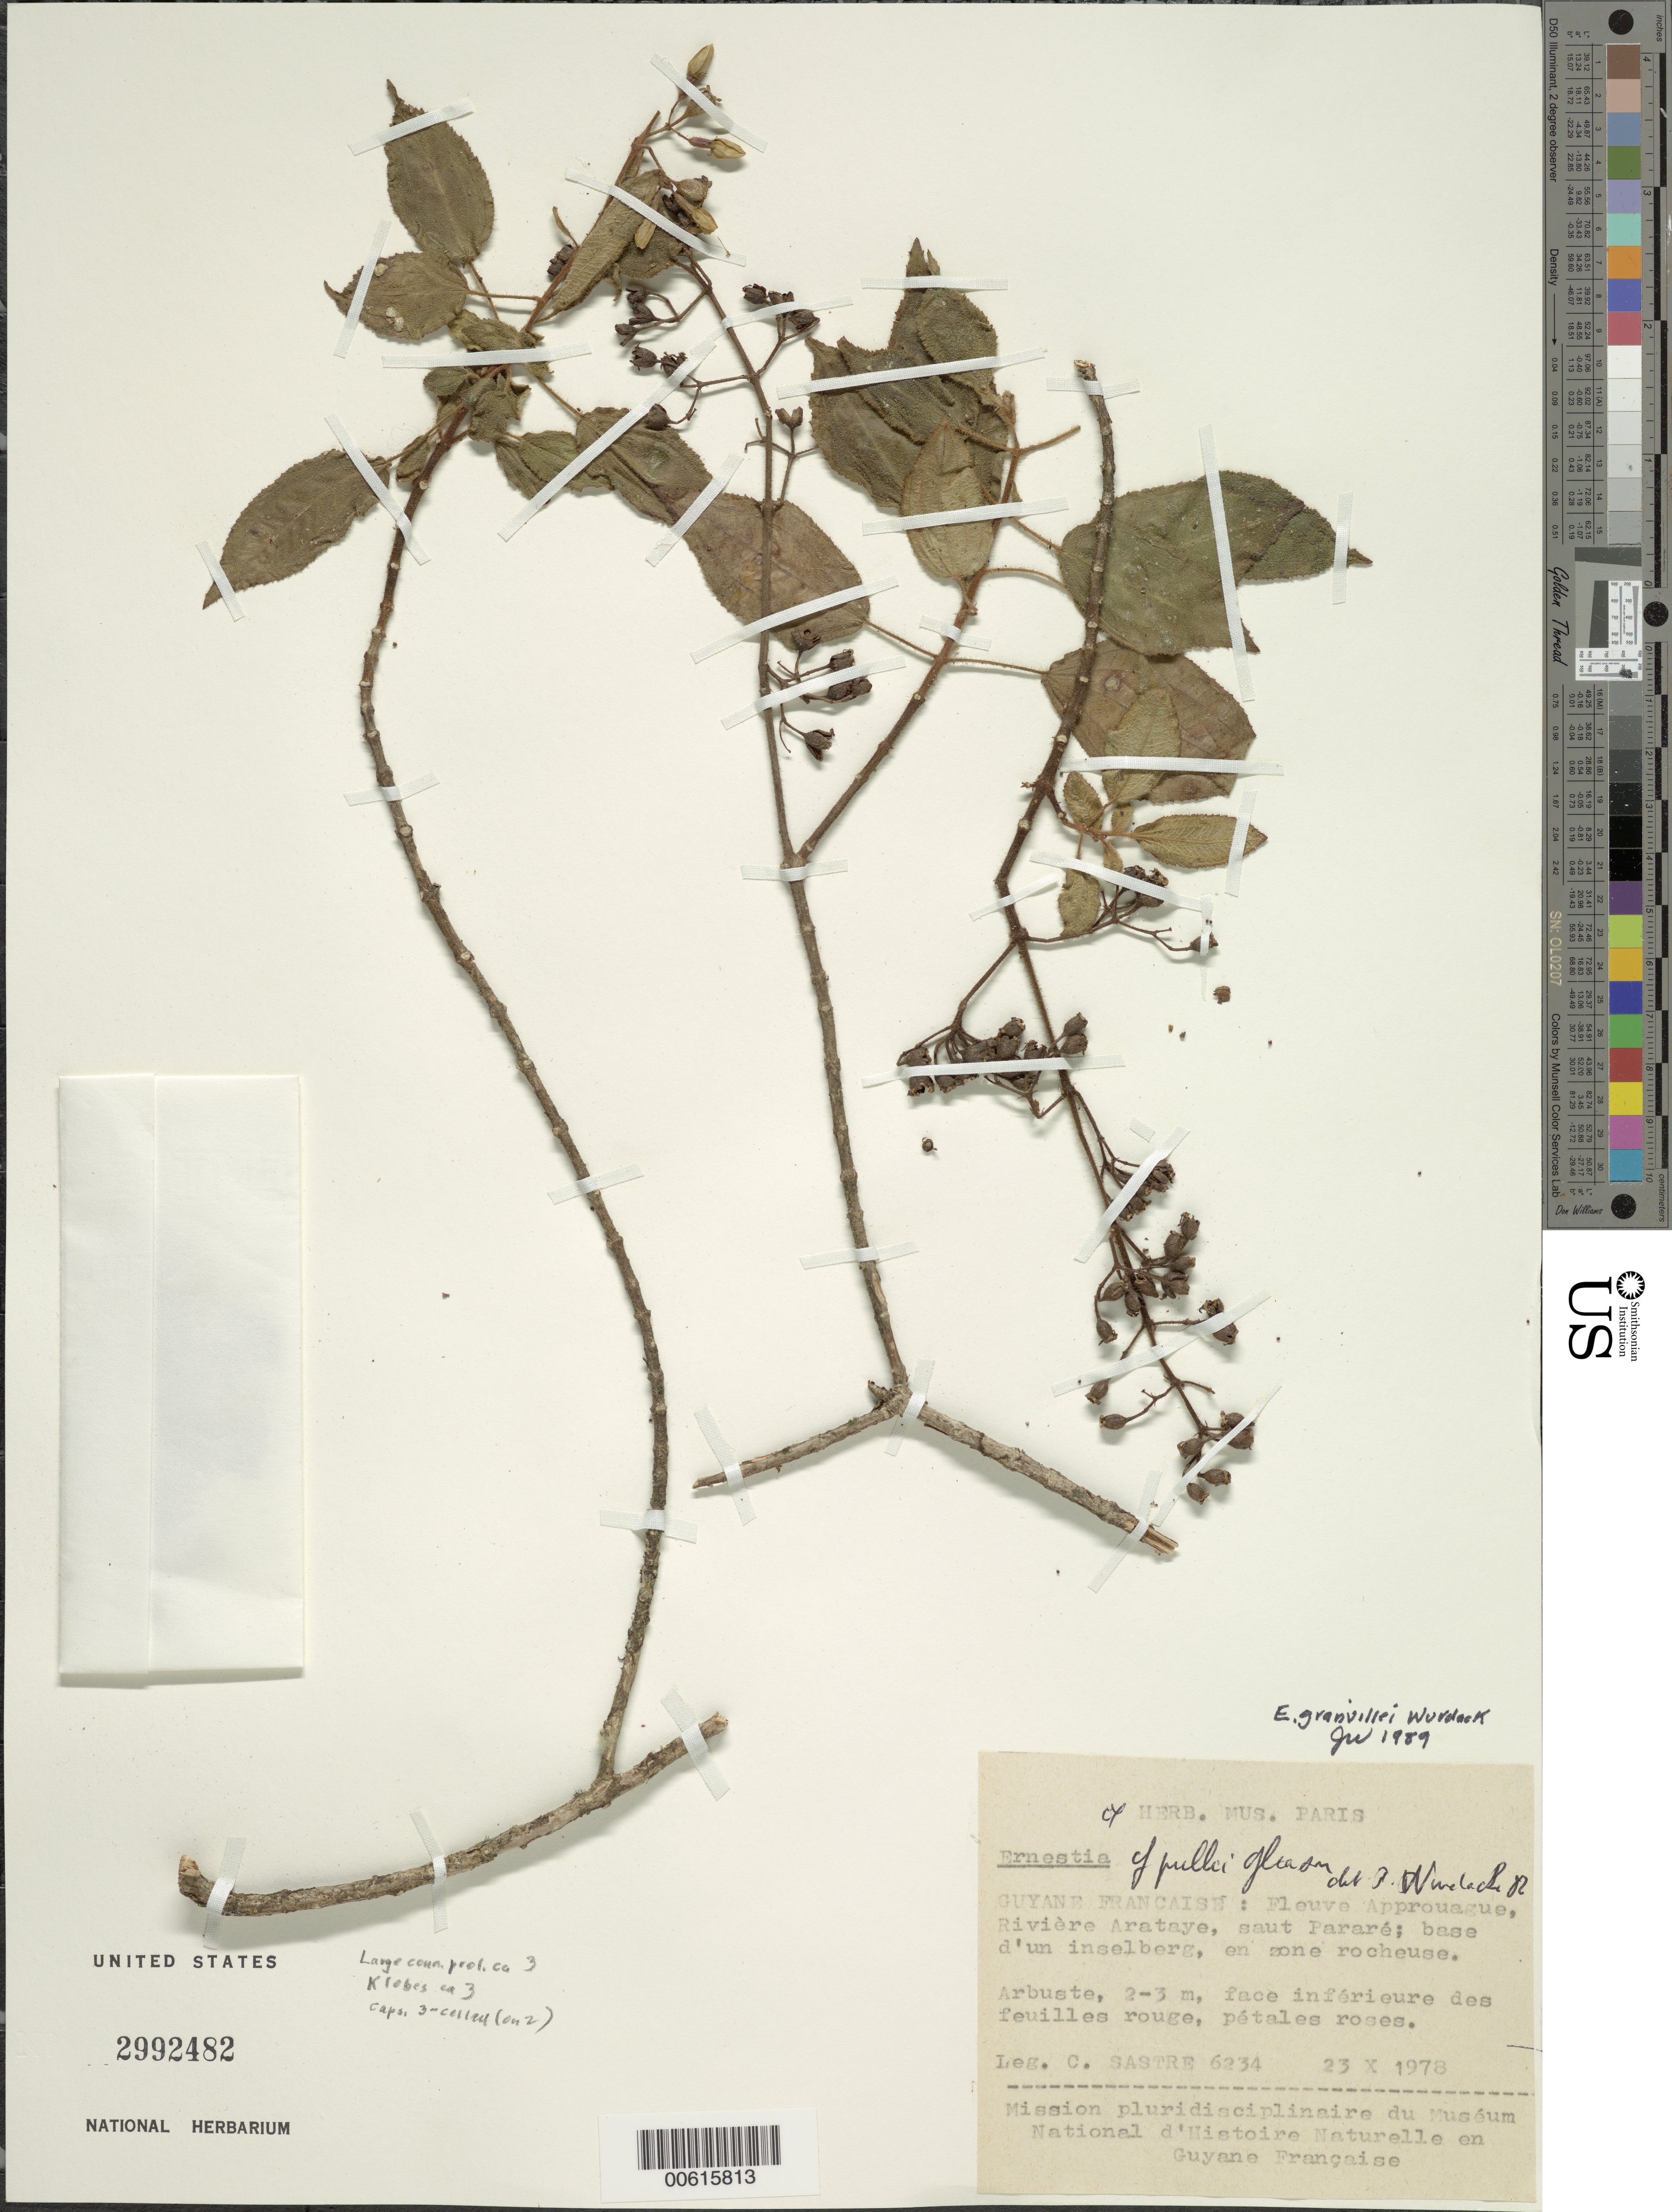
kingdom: Plantae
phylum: Tracheophyta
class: Magnoliopsida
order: Myrtales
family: Melastomataceae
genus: Ernestia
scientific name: Ernestia granvillei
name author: Wurdack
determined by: Wurdack, John J., (US), US (UNITED STATES)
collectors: C. H. L. Sastre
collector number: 6234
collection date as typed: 23-Oct-78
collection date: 1978-10-23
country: French Guiana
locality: Saut Pararé, Rivière Arataye, Fleuve Approuague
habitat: Base d'un inselberg, en zone rocheuse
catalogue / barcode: US 2992482